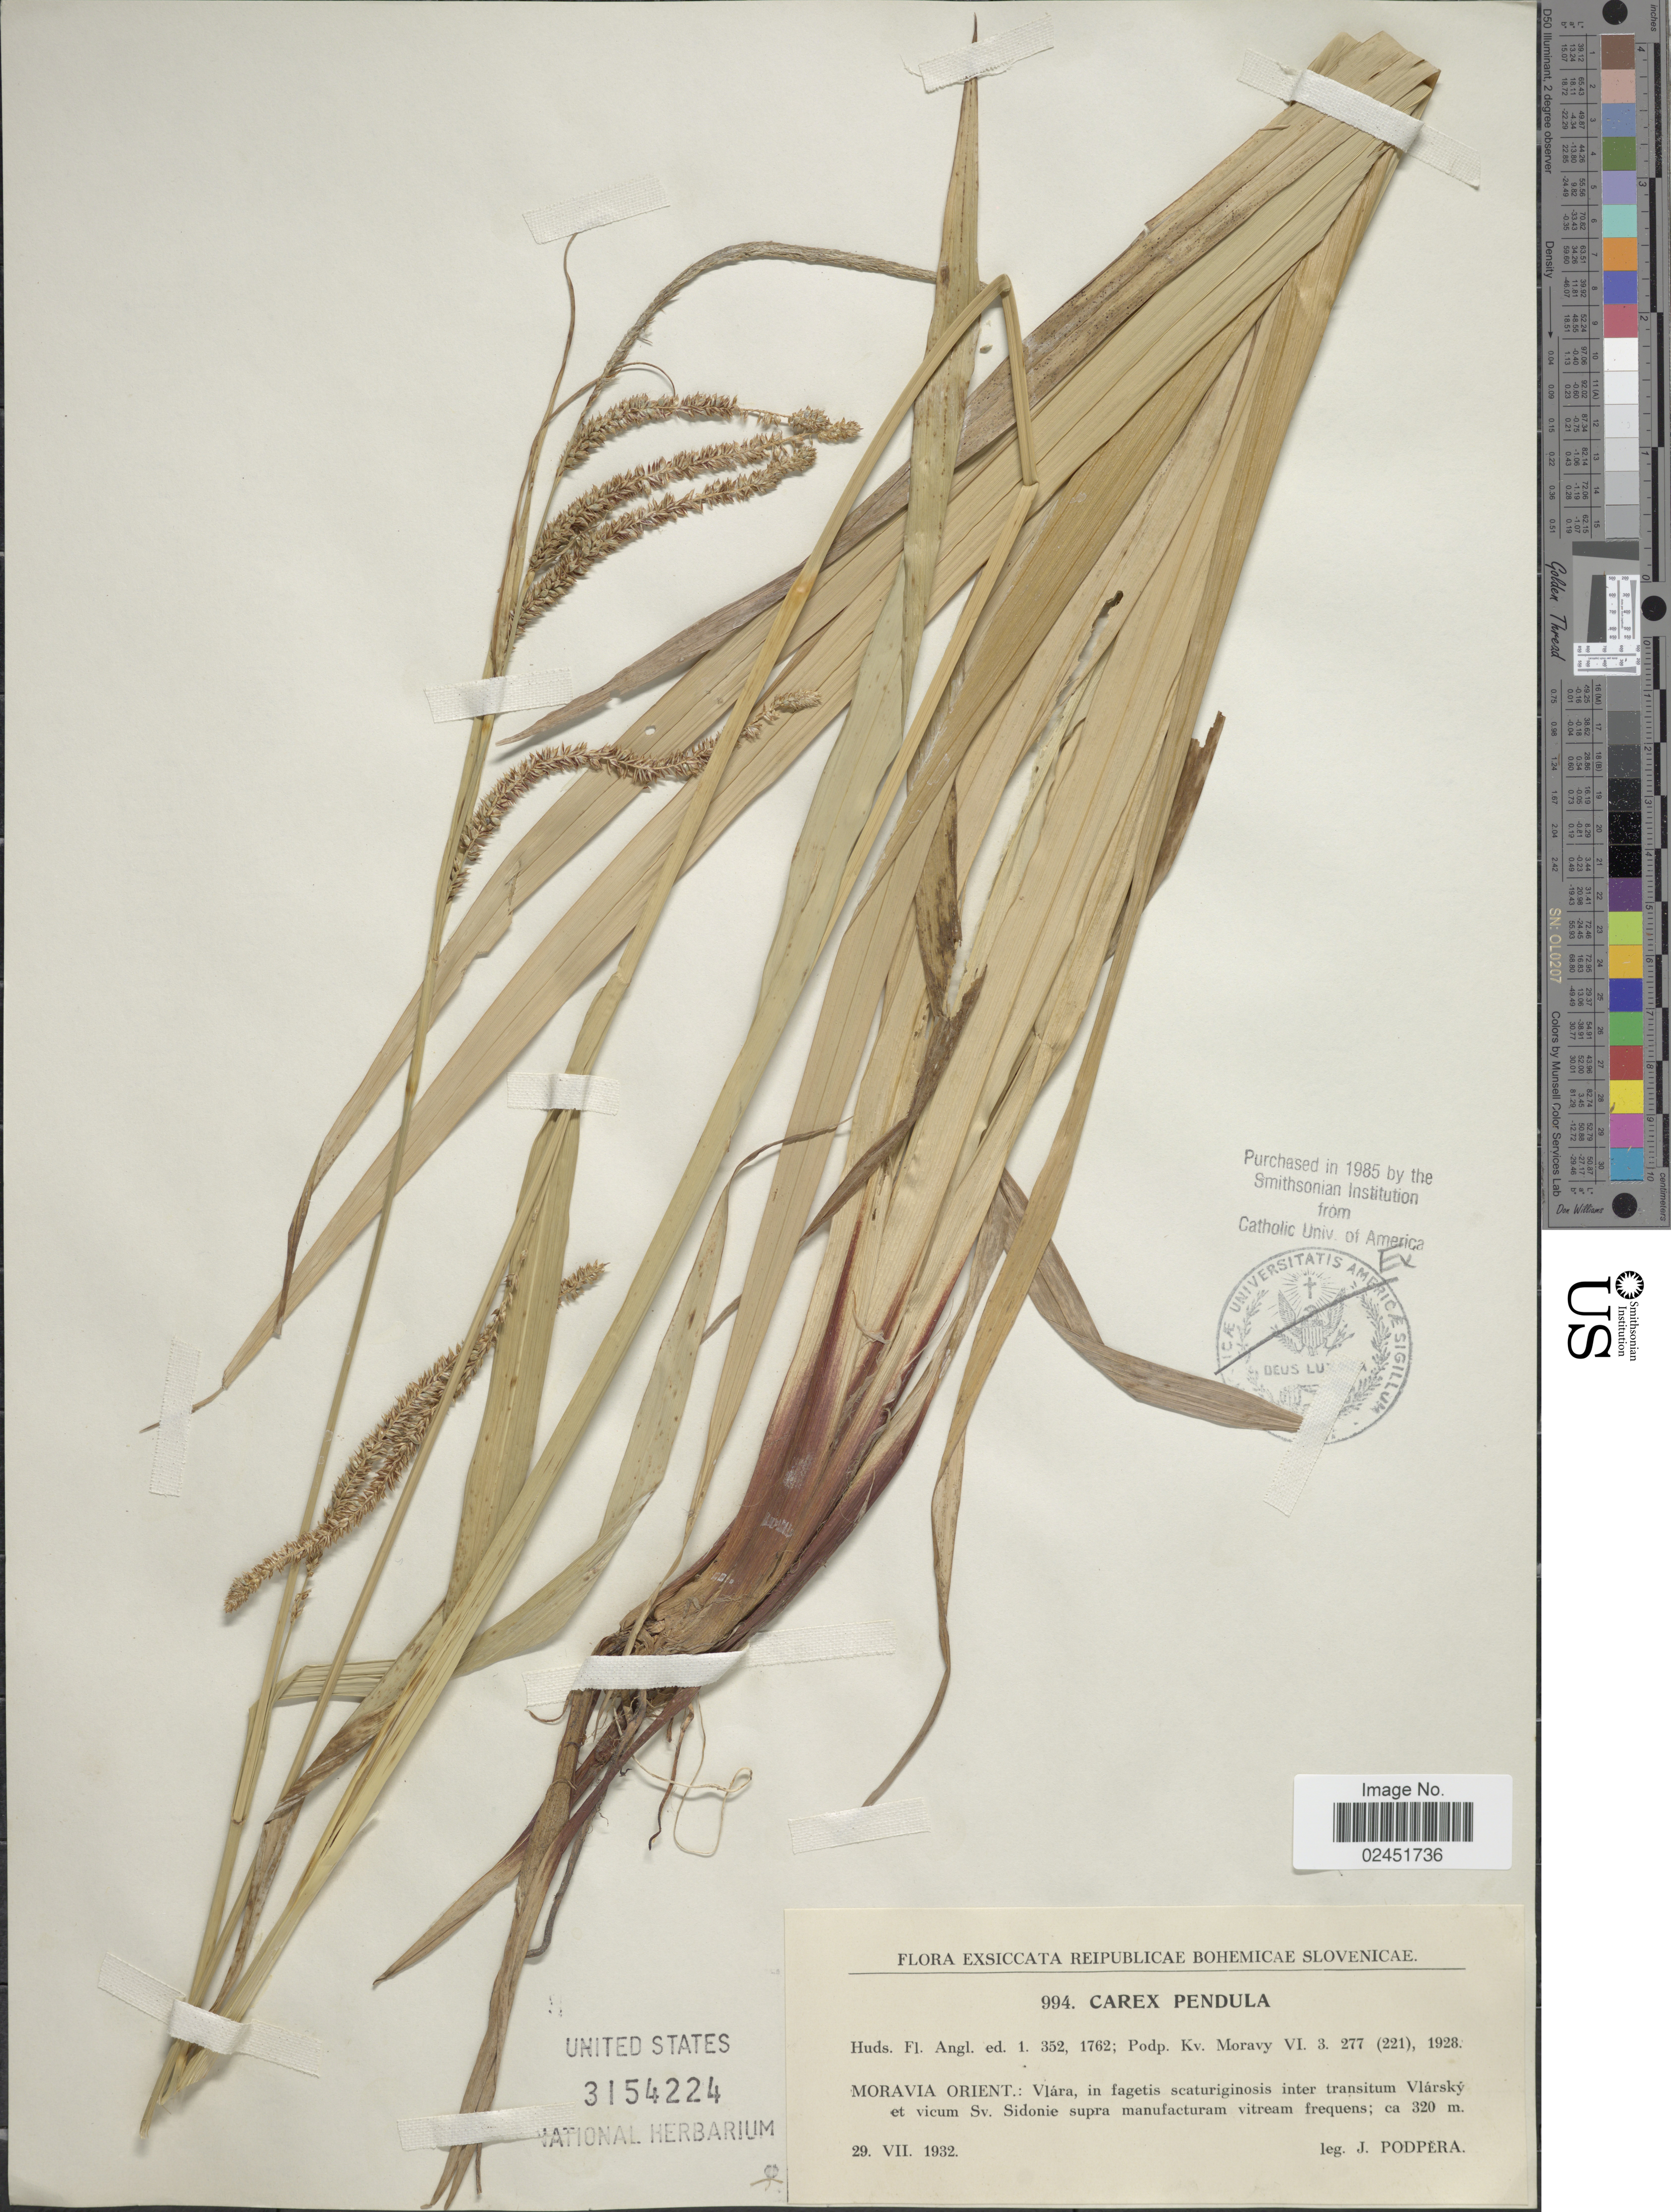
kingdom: Plantae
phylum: Tracheophyta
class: Liliopsida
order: Poales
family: Cyperaceae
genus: Carex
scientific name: Carex pendula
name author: Huds.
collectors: J. Podpera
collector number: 994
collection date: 1932-07-29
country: Czechia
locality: Reipublicae Bohemicae Slovenicae. Moravia Orient.: Vlara, in fagetis scaturiginosis inter transitum Vlarsky et vicum Sv. Sidonie supra manufacturam vitream frequens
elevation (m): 320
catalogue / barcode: US 3154224